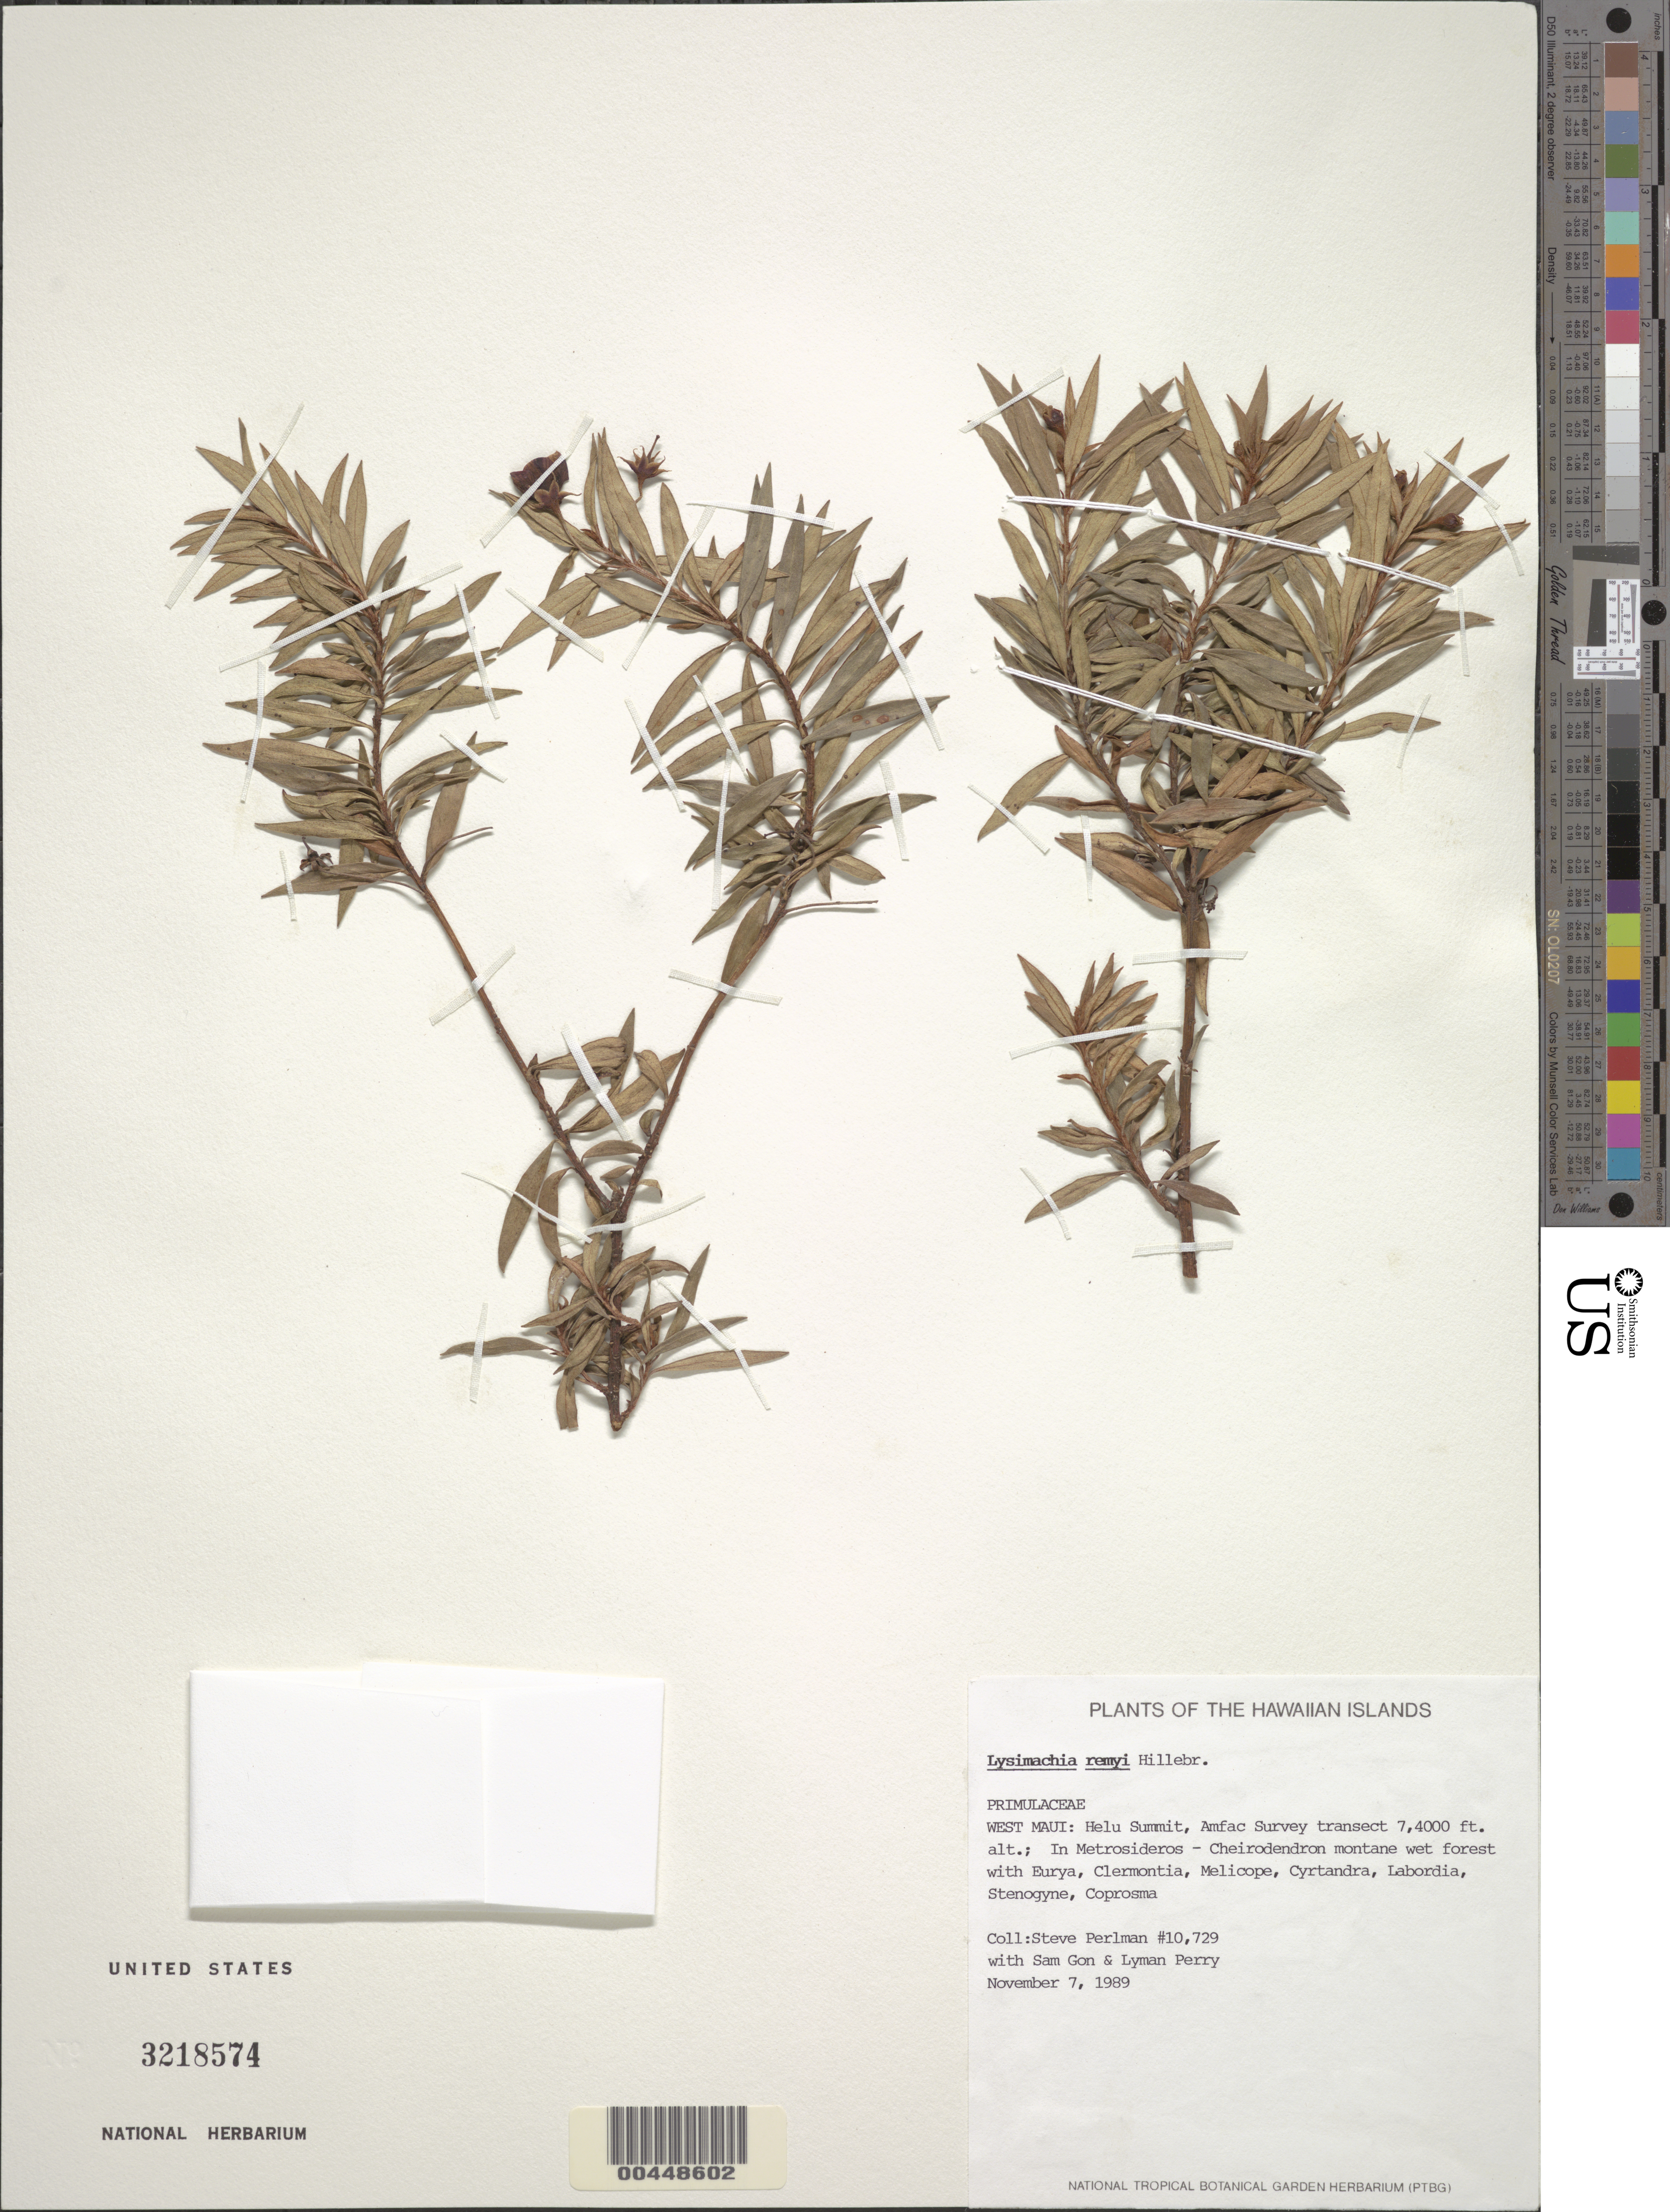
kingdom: Plantae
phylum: Tracheophyta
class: Magnoliopsida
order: Ericales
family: Primulaceae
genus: Lysimachia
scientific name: Lysimachia remyi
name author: Hillebr.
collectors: S. P. Perlman, S. Gon & L. Perry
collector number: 10729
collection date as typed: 7 Nov 1989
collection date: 1989-11-07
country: United States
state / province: Hawaii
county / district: Maui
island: Maui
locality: W Maui, Helu Summit, AMFAC Survey transect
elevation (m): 22555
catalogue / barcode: US 3218574